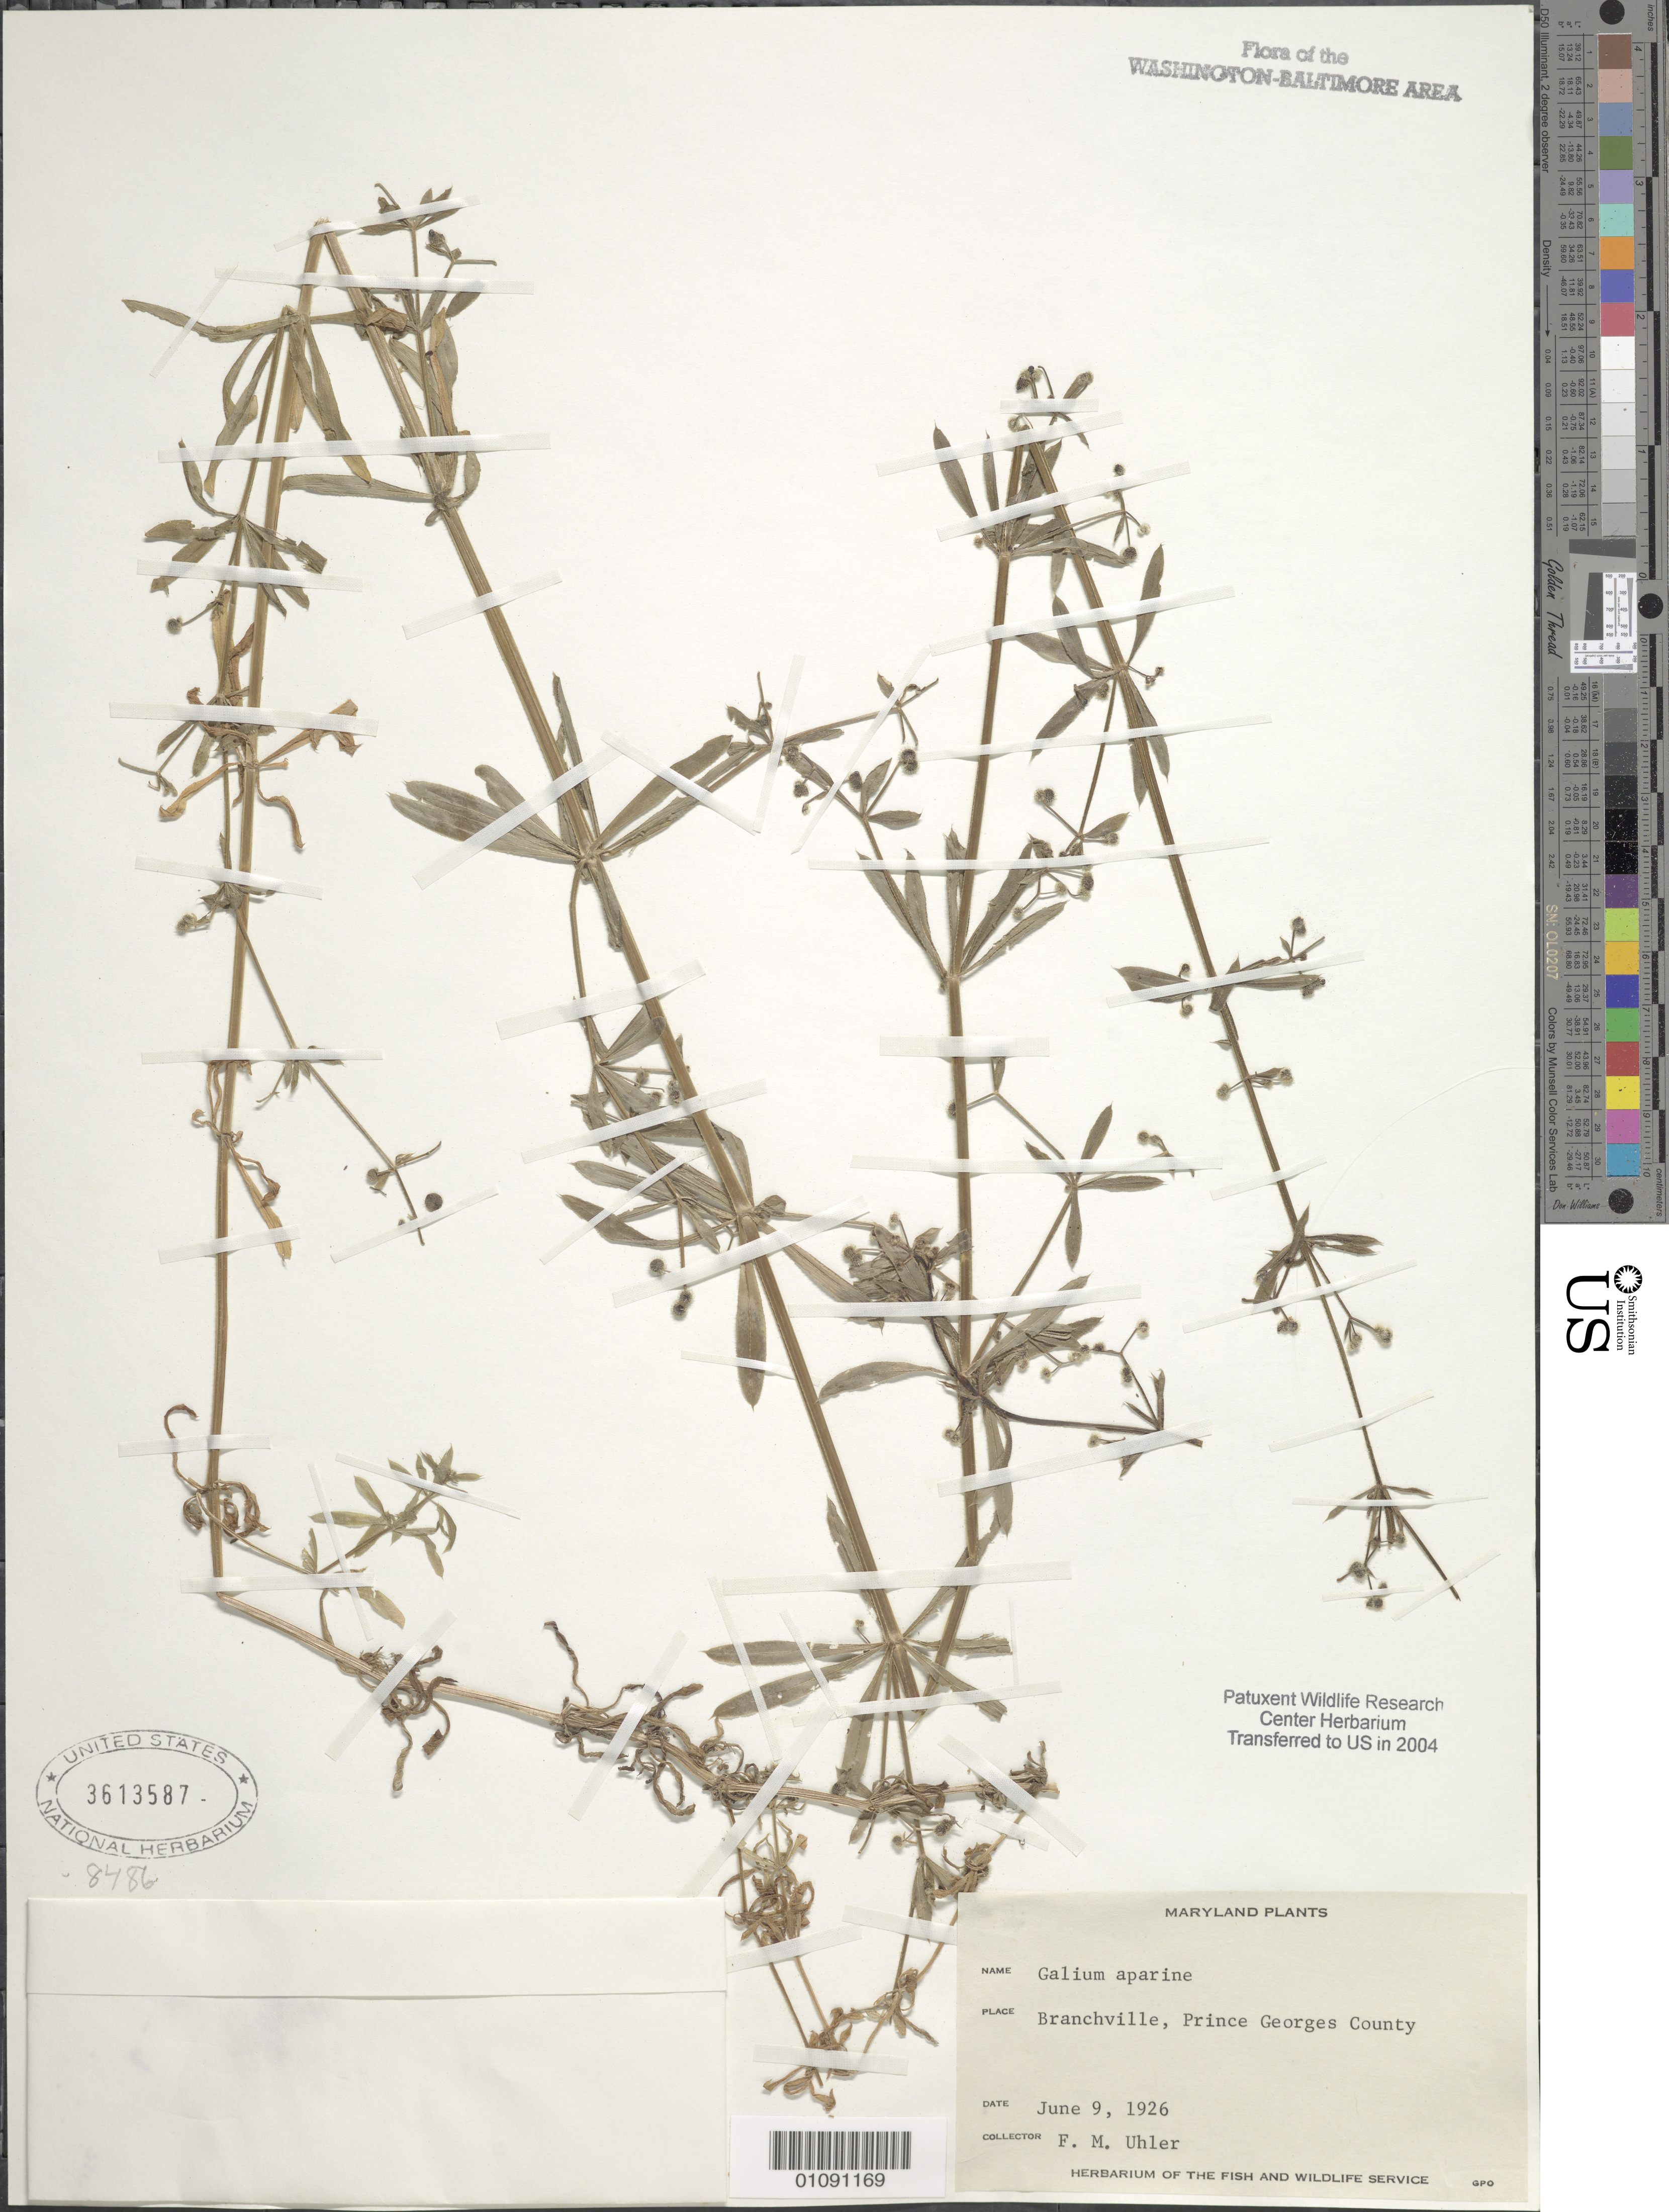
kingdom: Plantae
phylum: Tracheophyta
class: Magnoliopsida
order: Gentianales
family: Rubiaceae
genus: Galium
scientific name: Galium aparine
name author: L.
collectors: F. M. Uhler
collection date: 1926-06-09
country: United States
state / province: Maryland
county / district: Prince George's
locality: Branchville.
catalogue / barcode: US 3613587